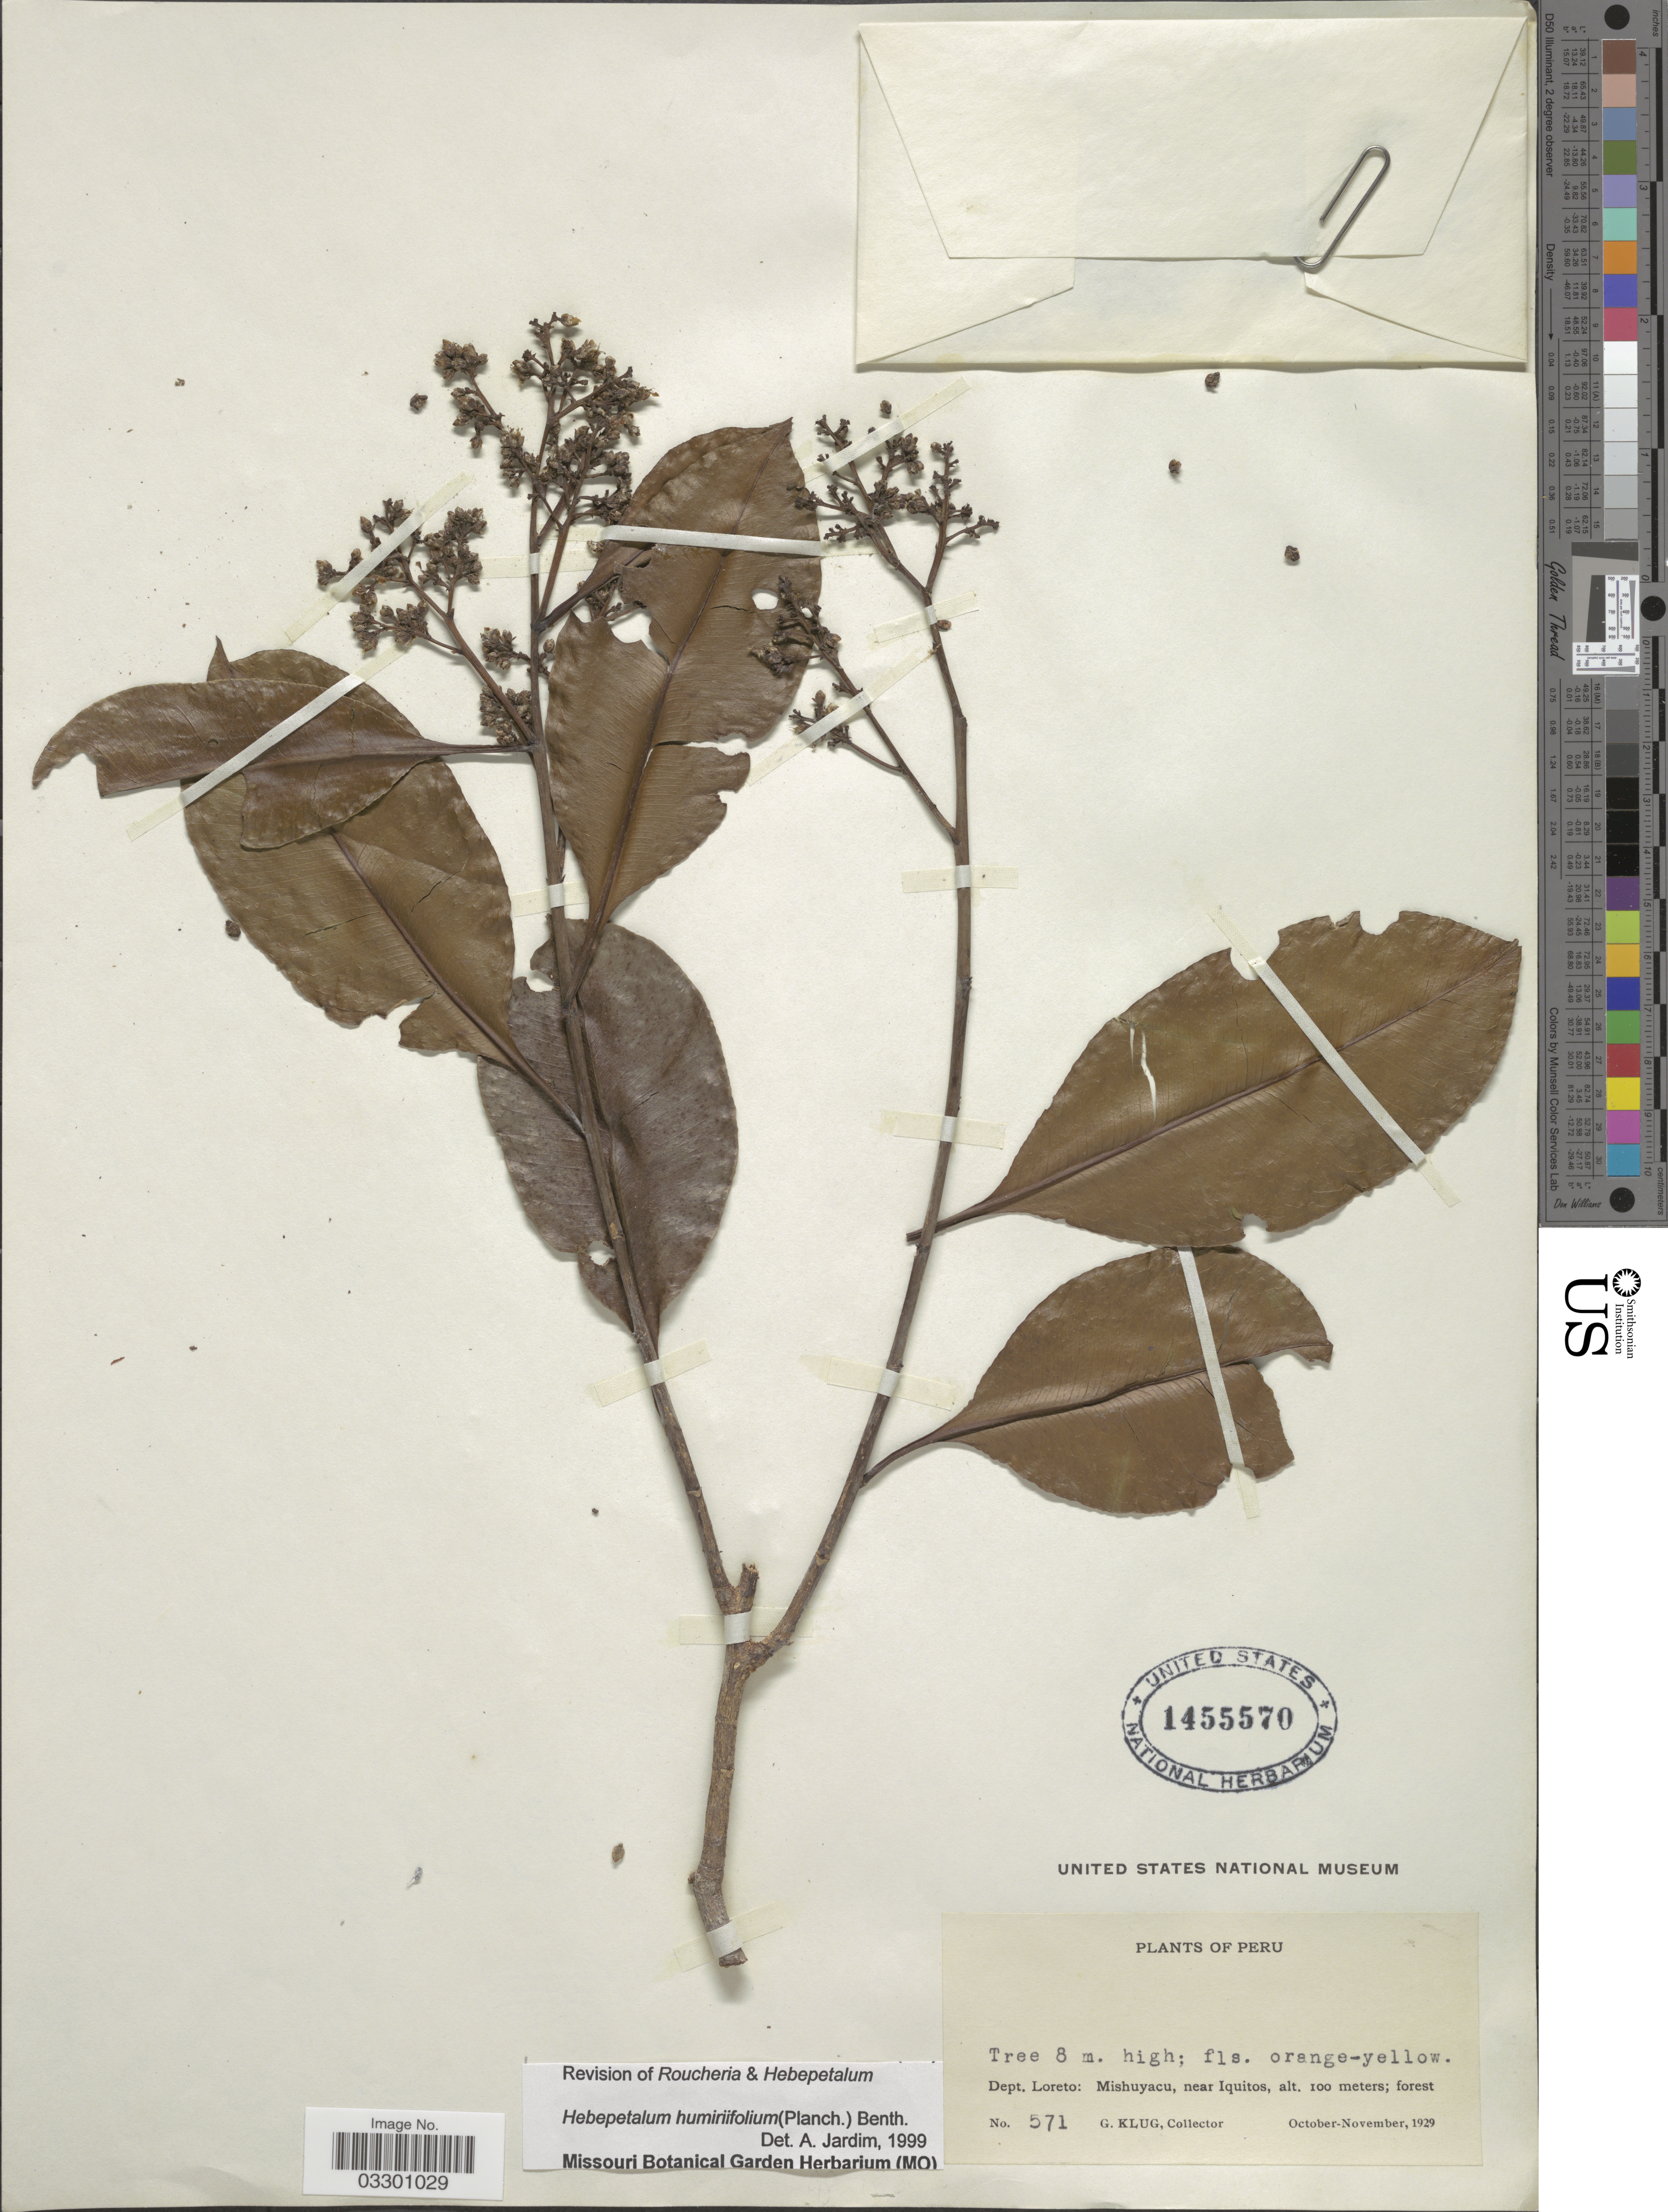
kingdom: Plantae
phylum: Tracheophyta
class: Magnoliopsida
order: Malpighiales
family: Linaceae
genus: Hebepetalum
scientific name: Hebepetalum humiriifolium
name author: (Planch.) Benth.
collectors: G. Klug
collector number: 571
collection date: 1929-10/1929-11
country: Peru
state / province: Loreto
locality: Dept. Loreto: Mishuyacu, near Iquitos.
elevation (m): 100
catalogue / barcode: US 1455570